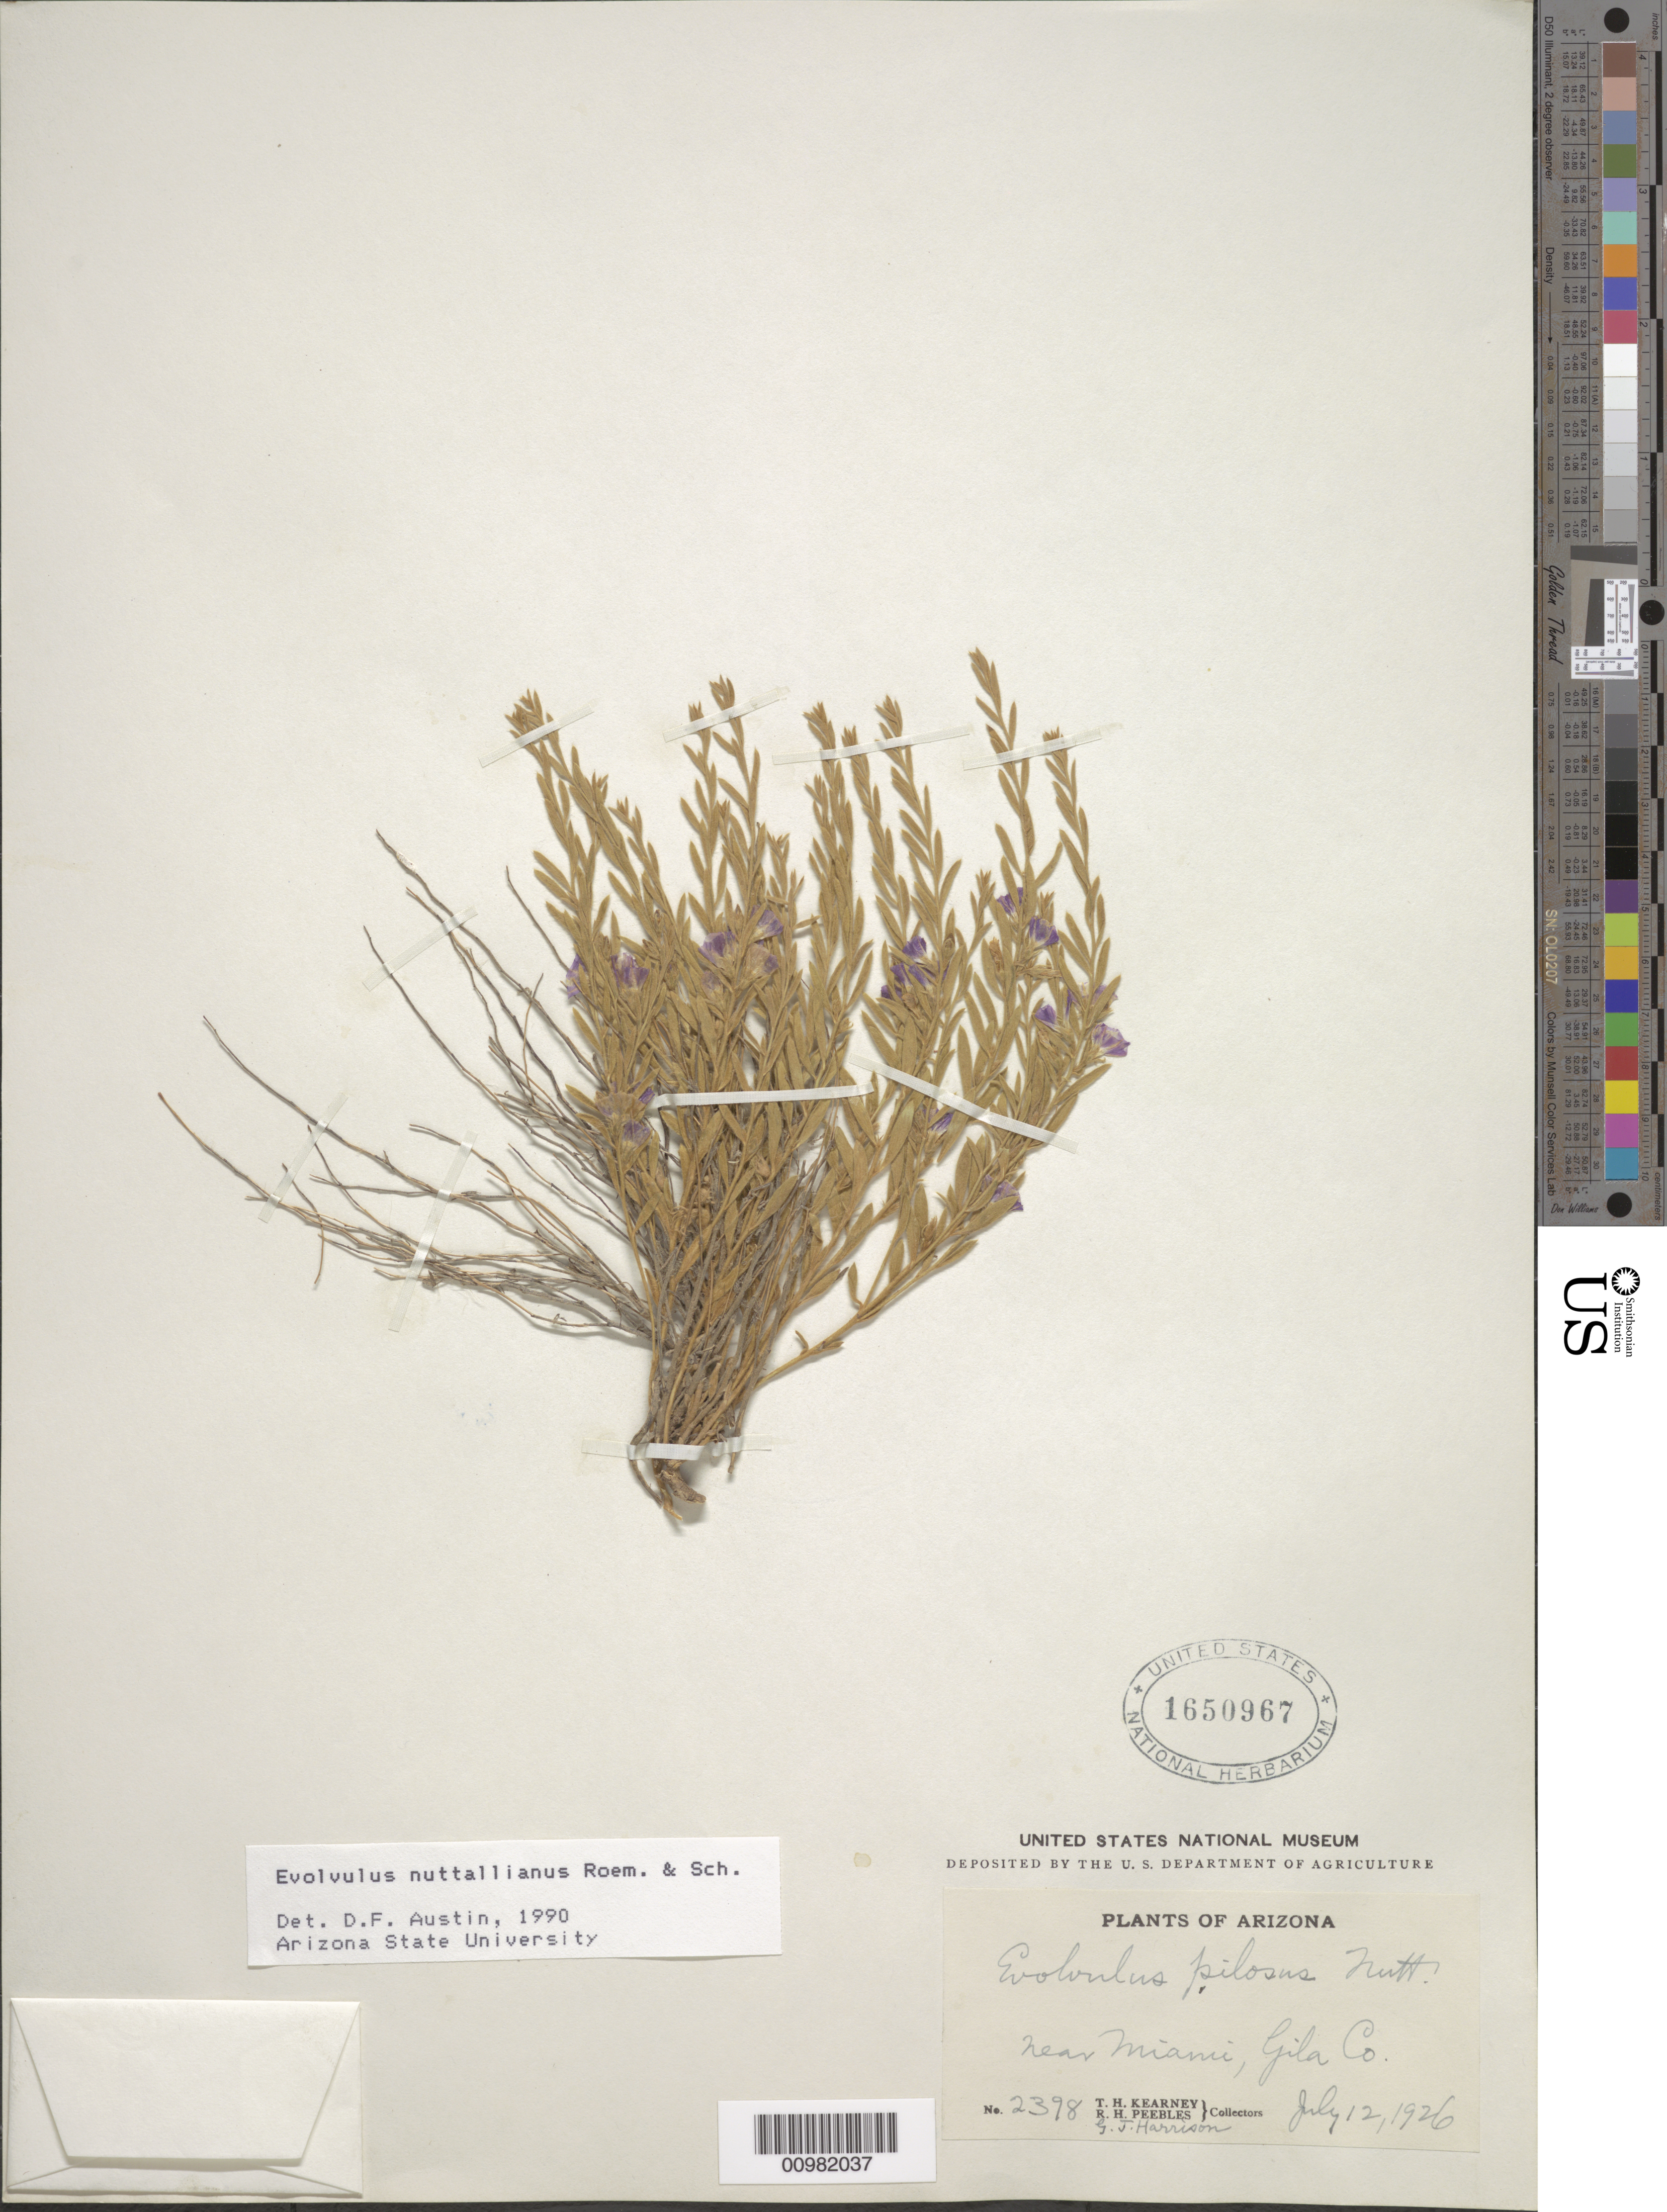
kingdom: Plantae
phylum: Tracheophyta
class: Magnoliopsida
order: Solanales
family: Convolvulaceae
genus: Evolvulus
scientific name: Evolvulus nuttallianus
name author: Roem. & Schult.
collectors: T. H. Kearney & R. H. Peebles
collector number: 2398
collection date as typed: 12 Jul 1926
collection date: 1926-07-12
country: United States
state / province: Arizona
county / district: Gila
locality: near Miami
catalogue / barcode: US 1650967